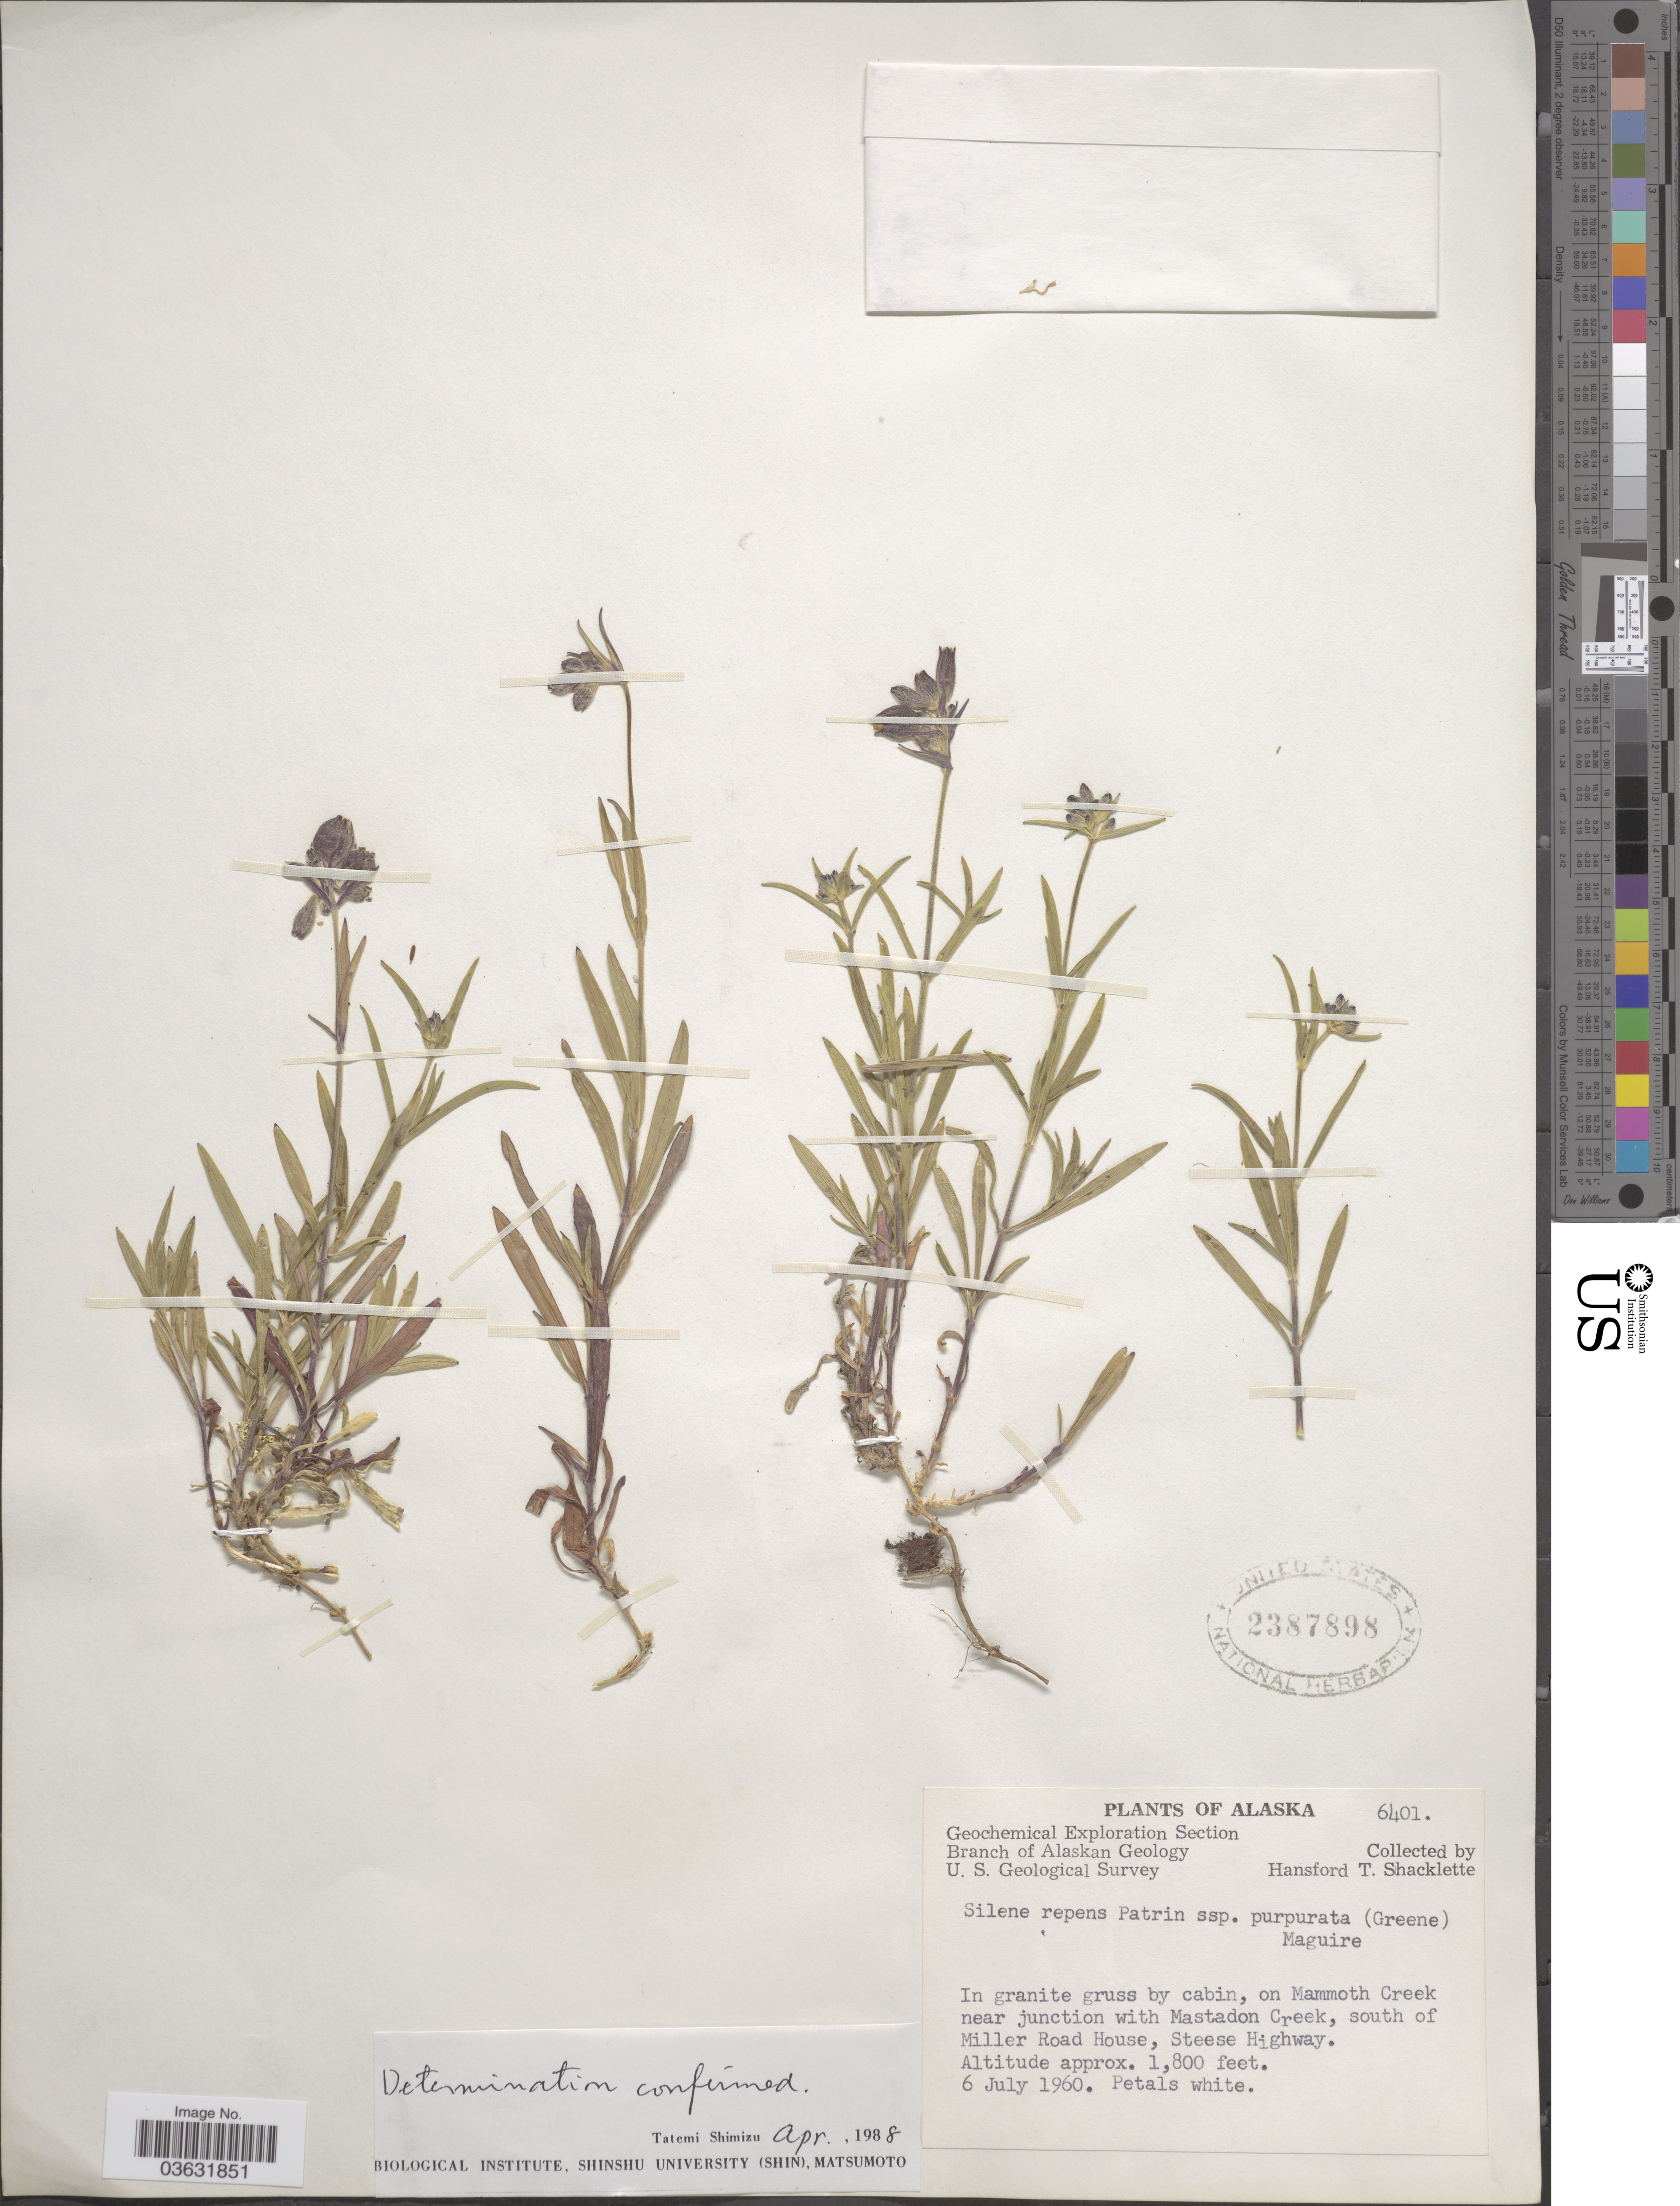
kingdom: Plantae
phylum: Tracheophyta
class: Magnoliopsida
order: Caryophyllales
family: Caryophyllaceae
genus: Silene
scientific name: Silene repens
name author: Patrin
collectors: H. Shacklette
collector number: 6401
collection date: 1960-07-06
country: United States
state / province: Alaska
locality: On Mammoth Creek near junction with Mastadon Creek, south of Miller Road House, Steese Highway.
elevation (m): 549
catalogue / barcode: US 2387898